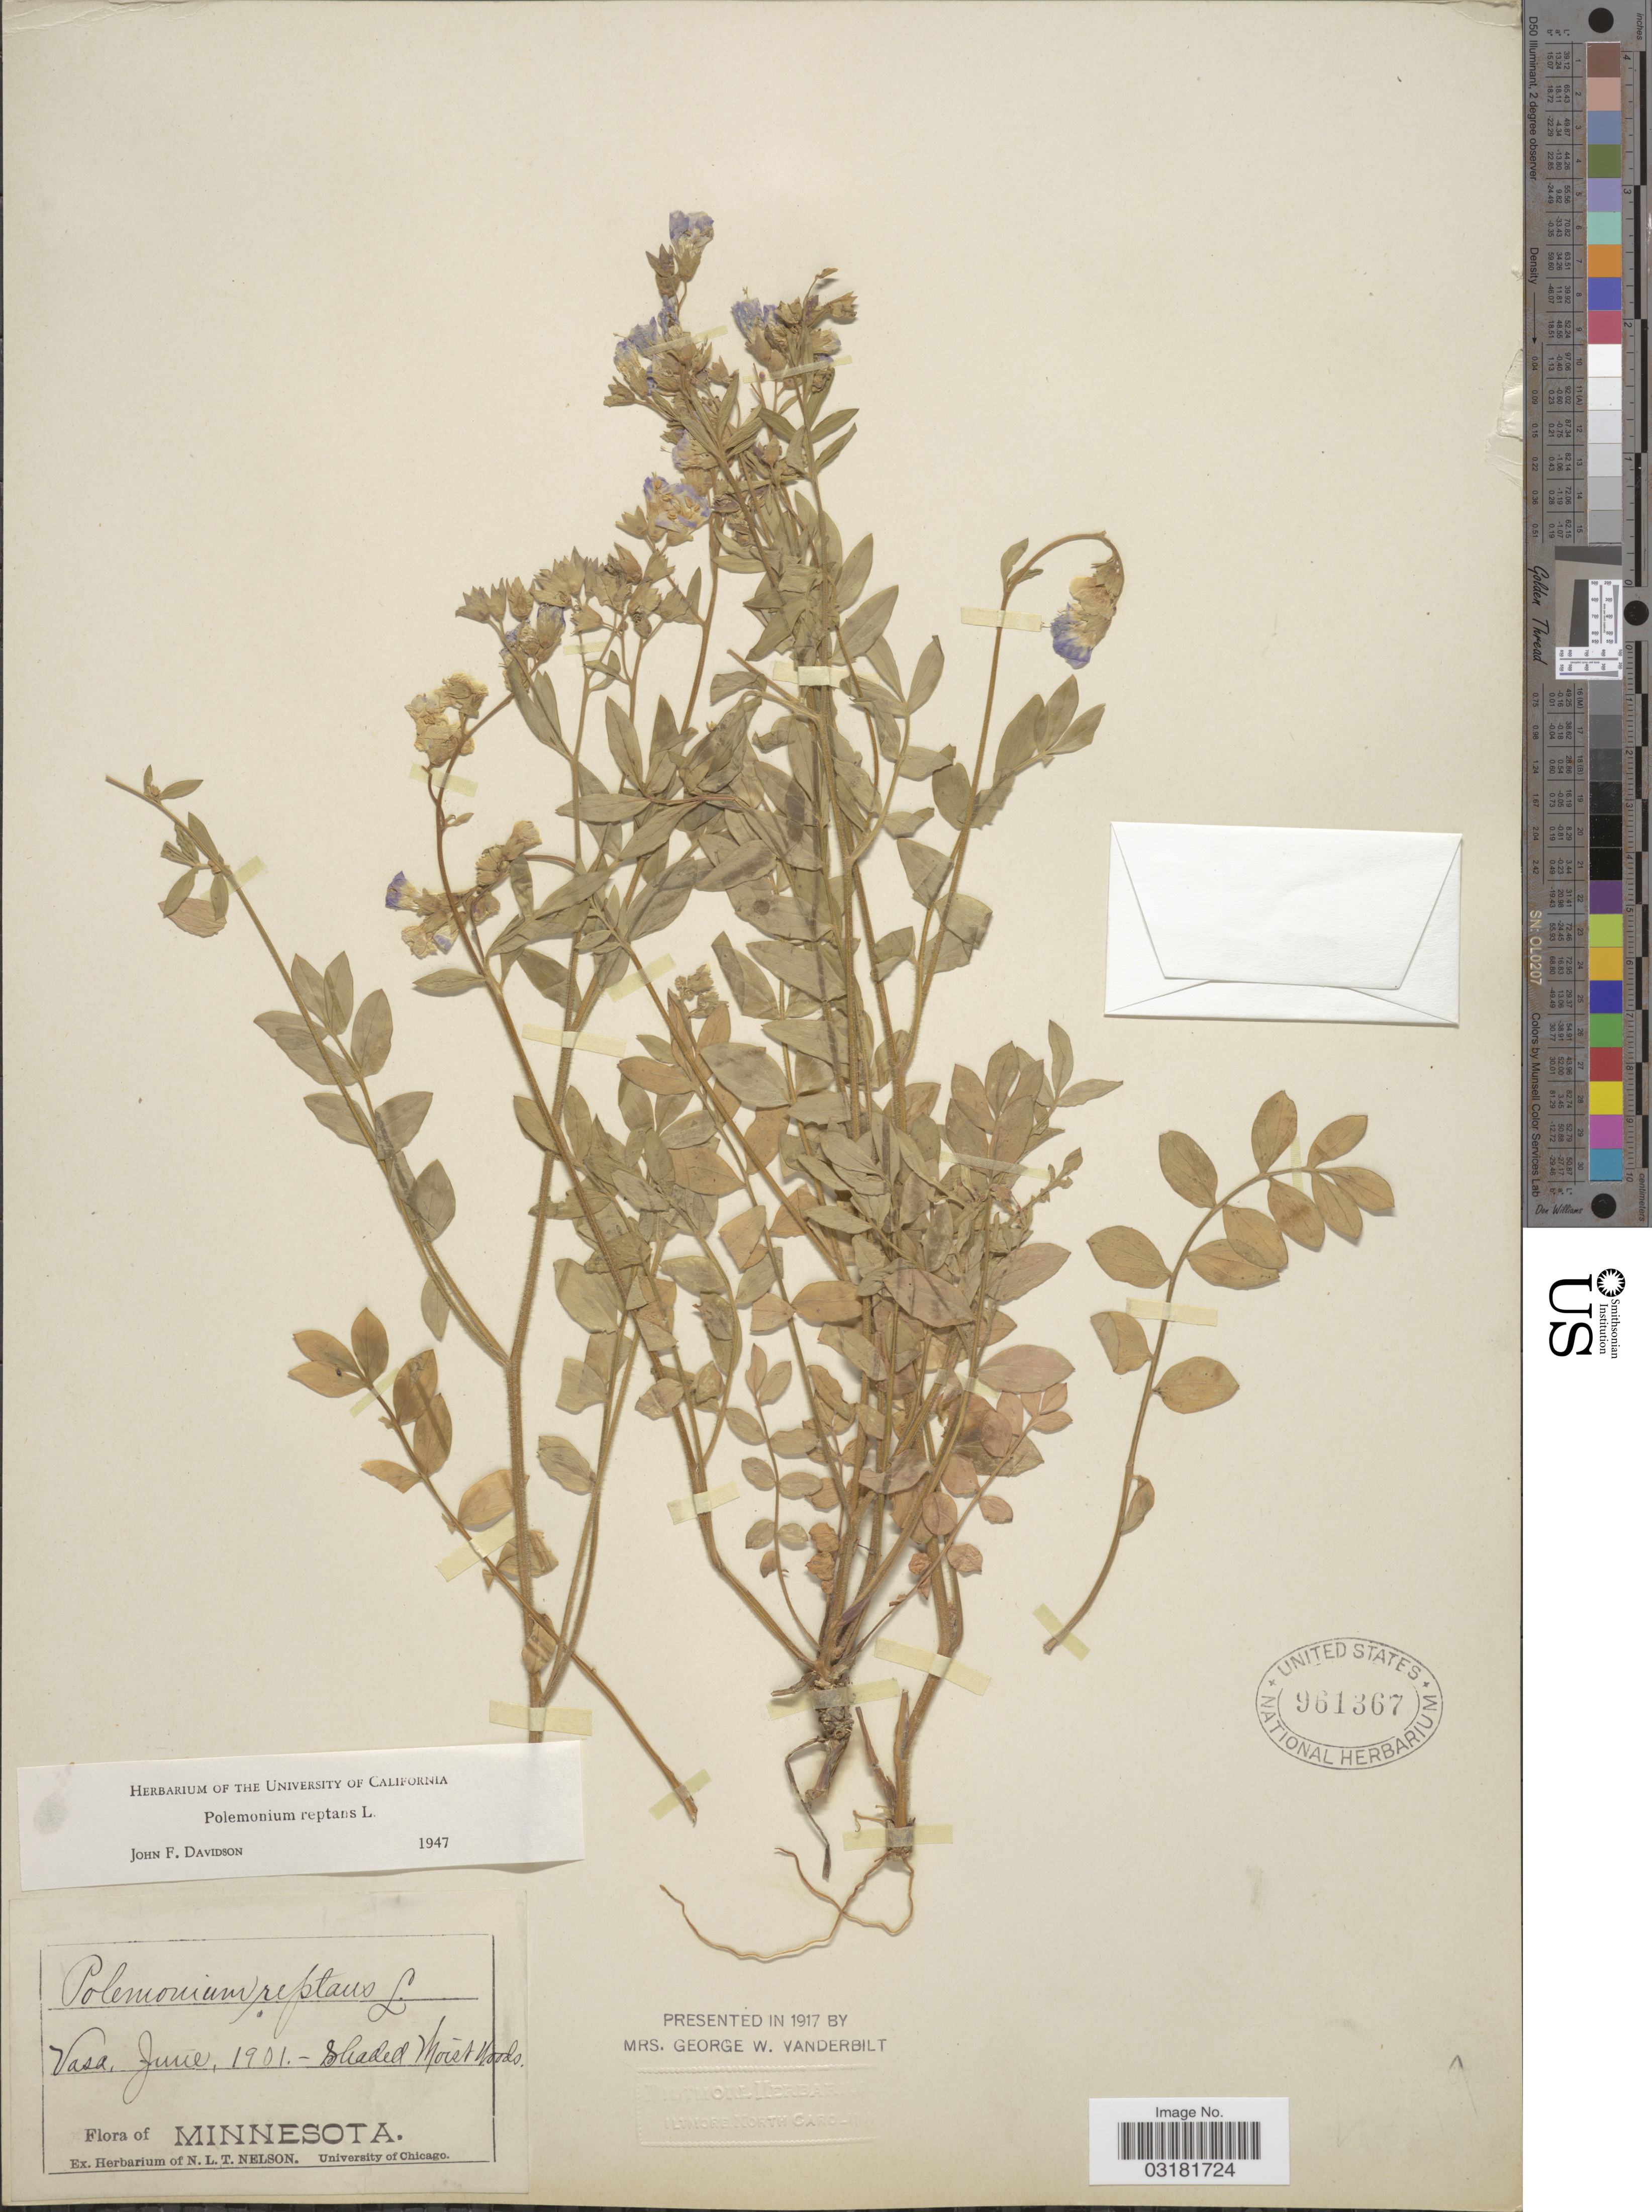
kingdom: Plantae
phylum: Tracheophyta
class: Magnoliopsida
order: Ericales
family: Polemoniaceae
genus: Polemonium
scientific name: Polemonium reptans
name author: L.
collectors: ex herb. N. L. T. Nelson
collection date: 1901-06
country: United States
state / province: Minnesota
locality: Vasa.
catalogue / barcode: US 961367